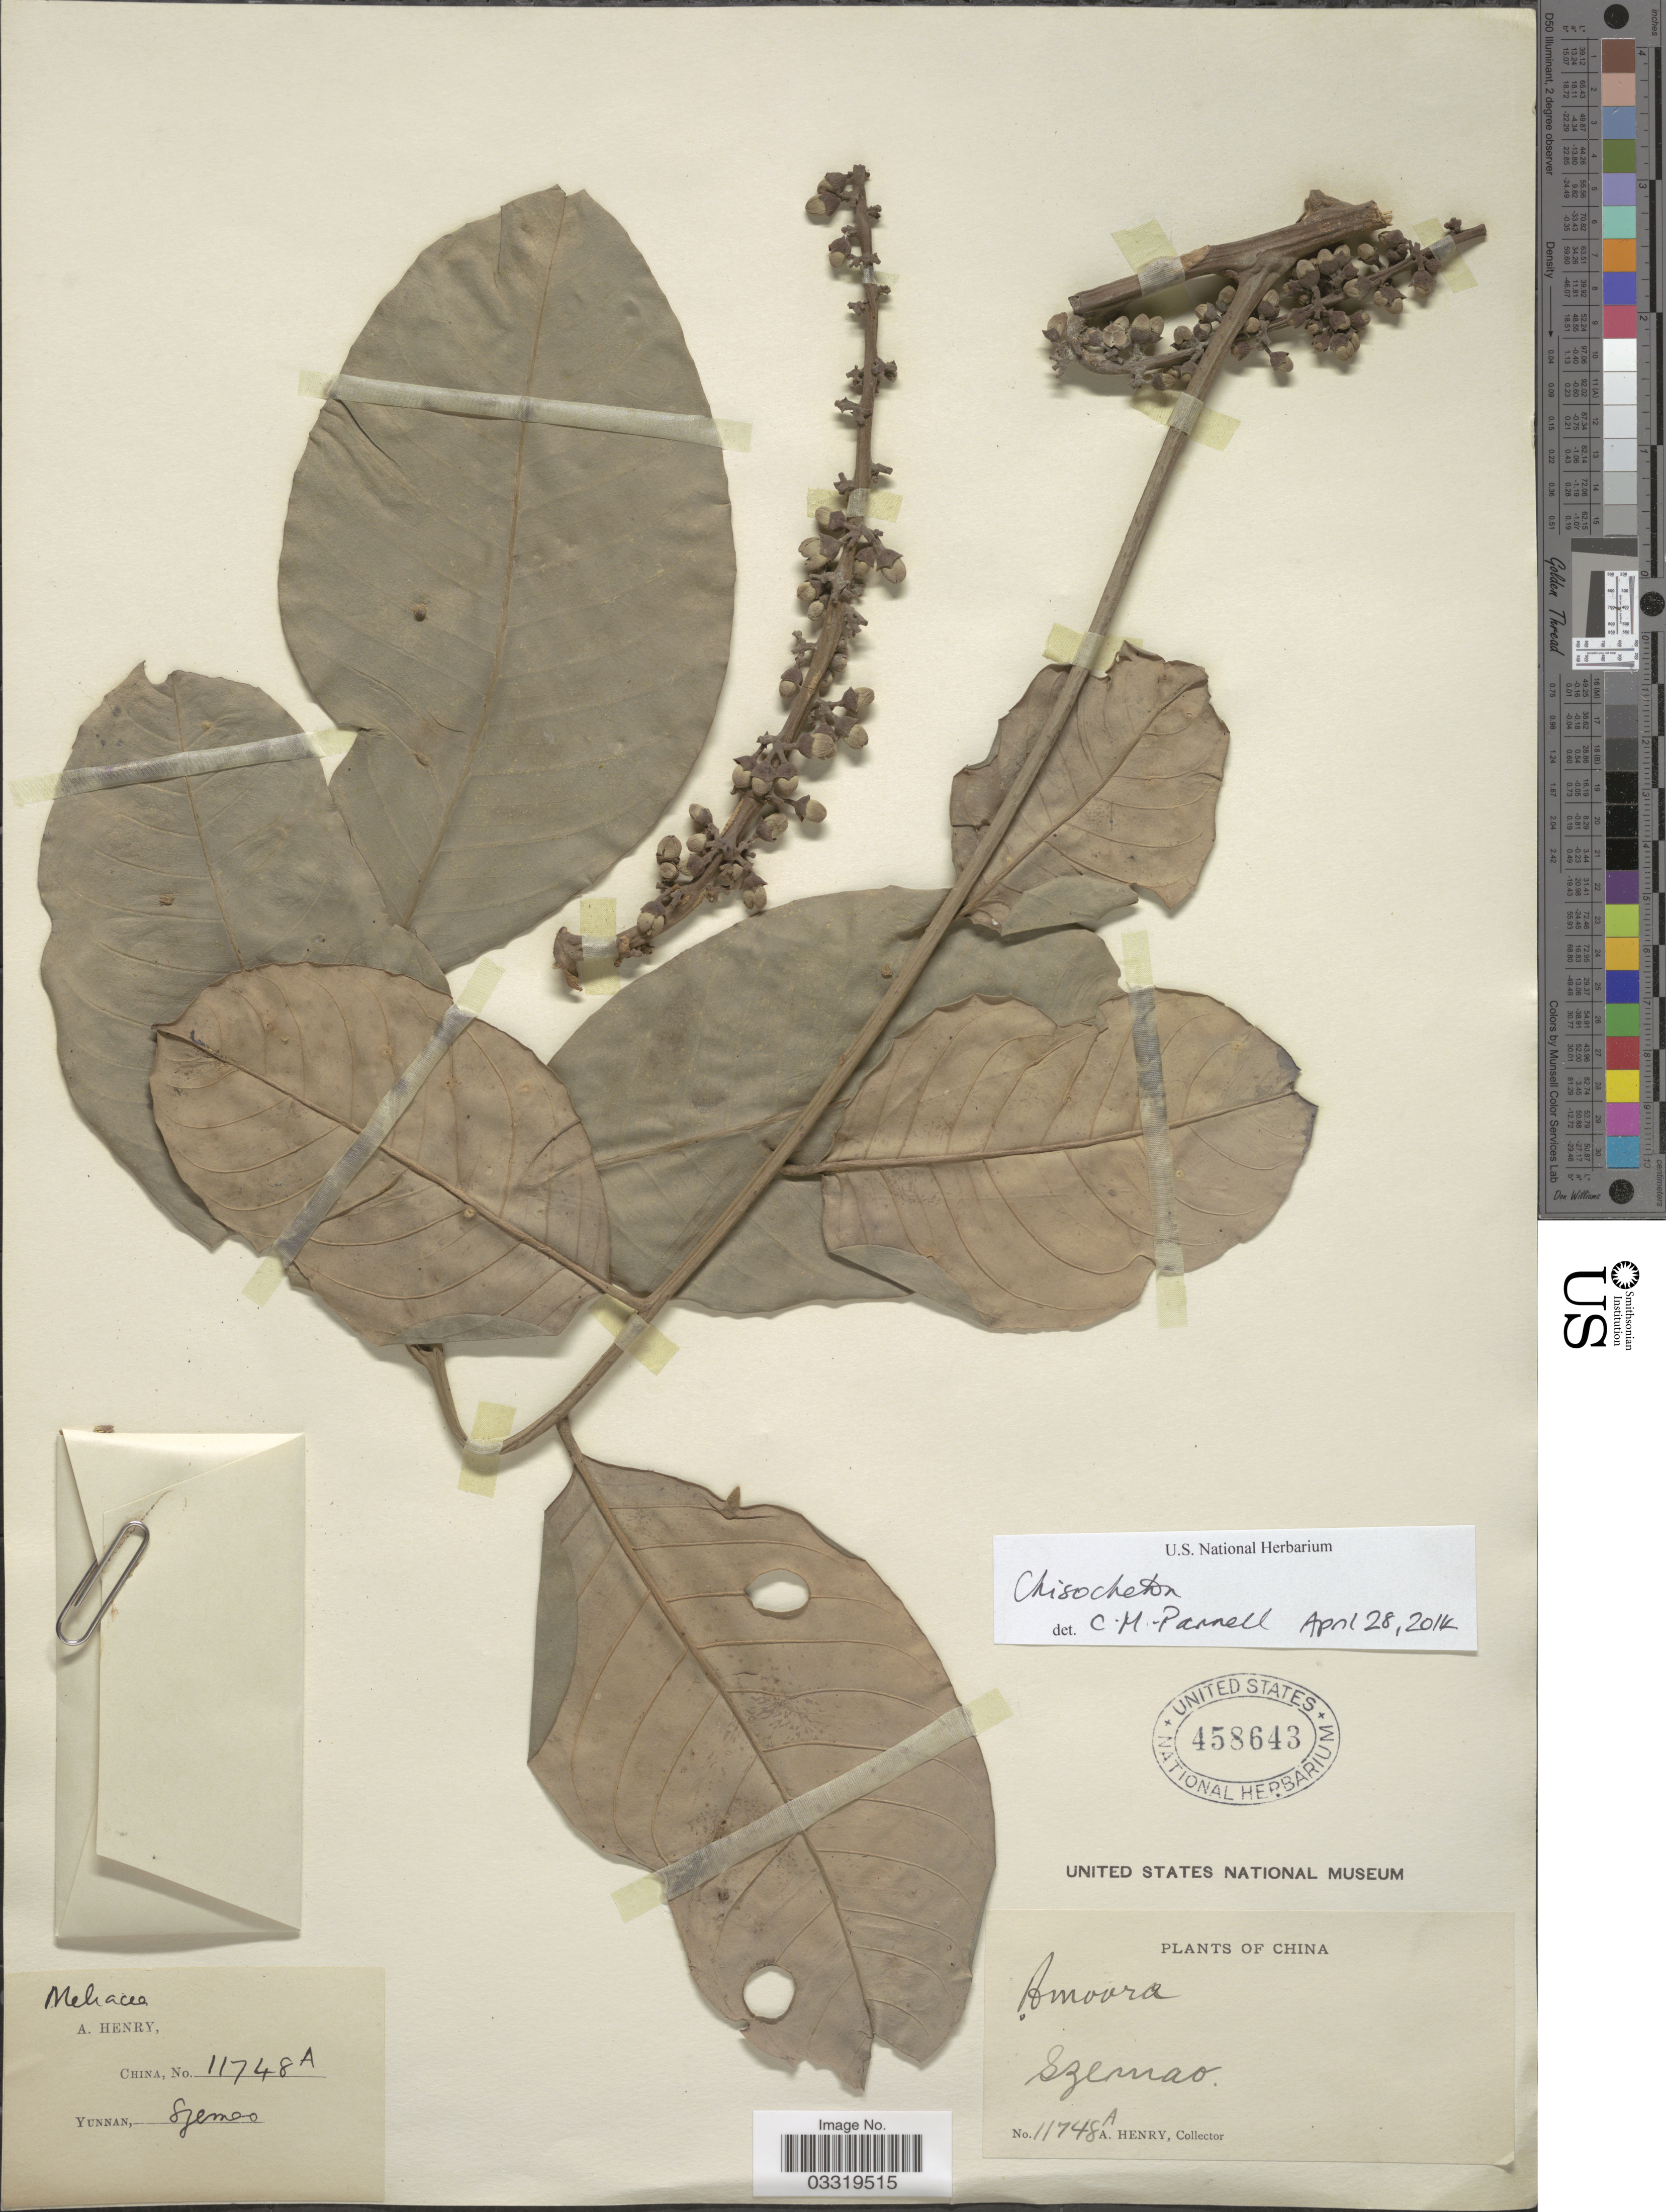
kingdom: Plantae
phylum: Tracheophyta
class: Magnoliopsida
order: Sapindales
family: Meliaceae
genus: Chisocheton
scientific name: Chisocheton sp.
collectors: A. Henry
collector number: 11748 A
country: China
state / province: Yunnan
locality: Szemao.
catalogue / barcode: US 458643